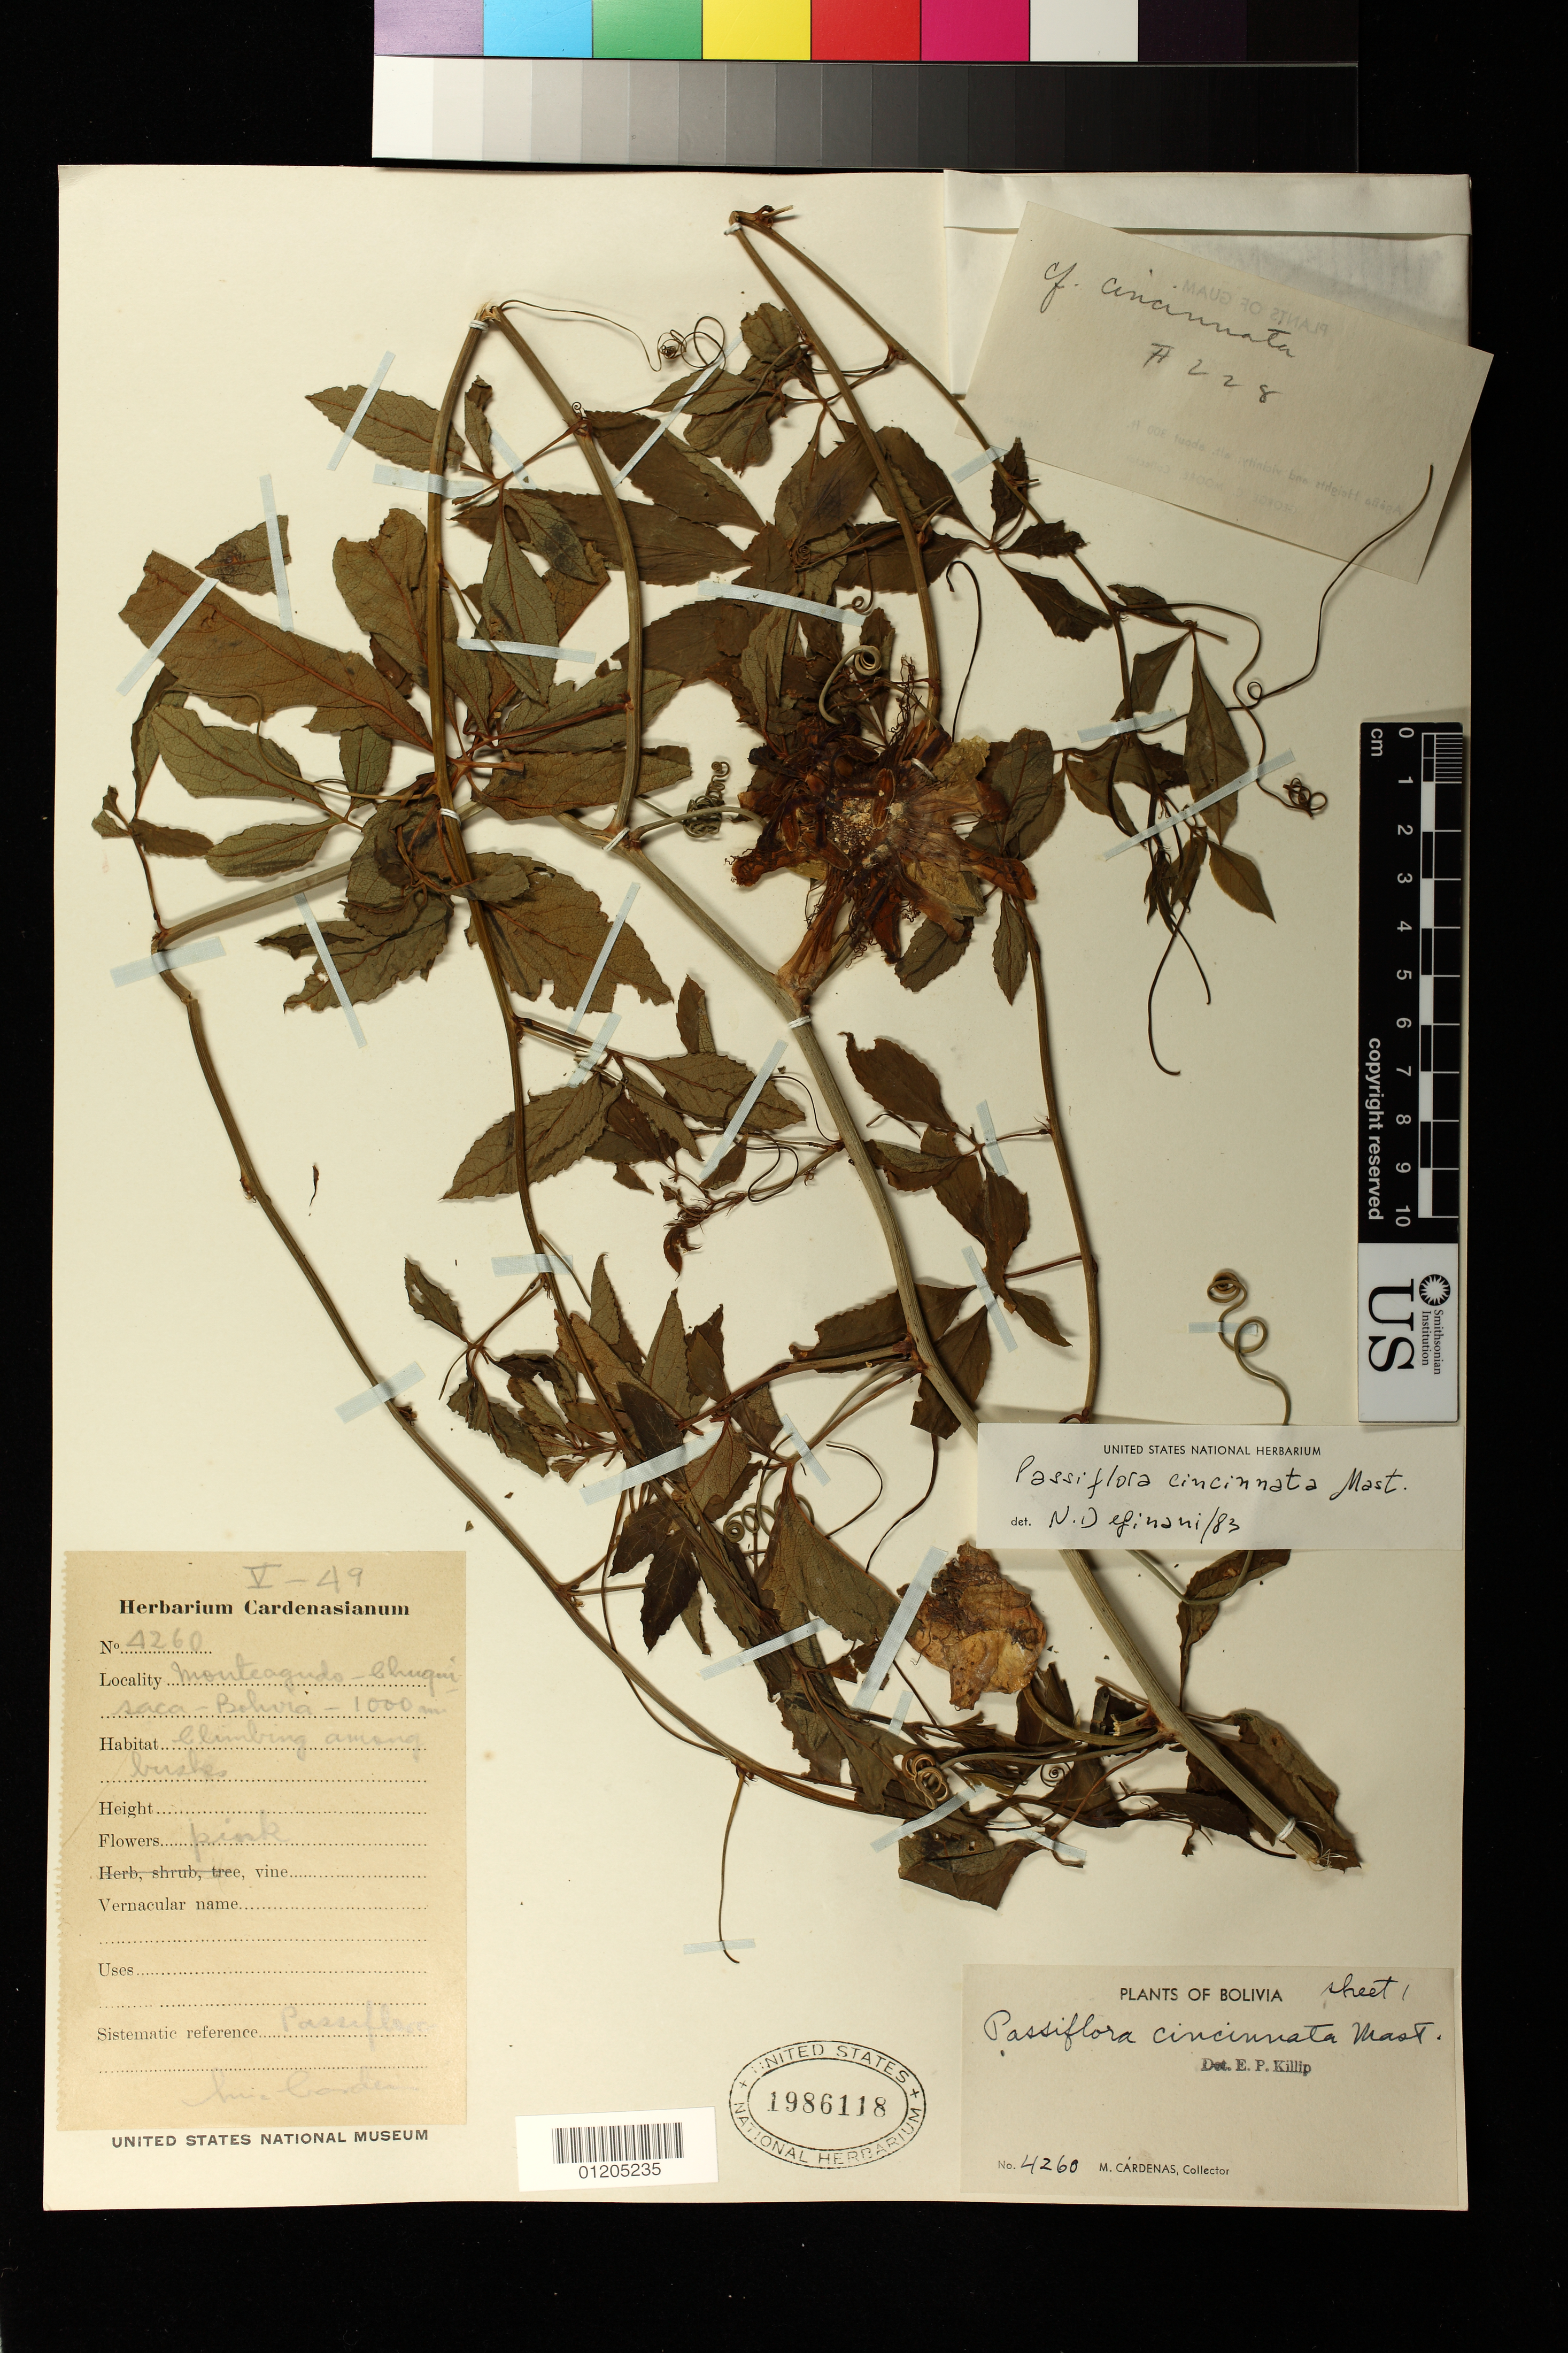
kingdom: Plantae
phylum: Tracheophyta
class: Magnoliopsida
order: Malpighiales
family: Passifloraceae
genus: Passiflora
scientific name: Passiflora cincinnata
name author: Mast.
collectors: M. Cárdenas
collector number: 4260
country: Bolivia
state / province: Chuquisaca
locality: Monteagudo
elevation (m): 1000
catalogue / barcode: US 1986118